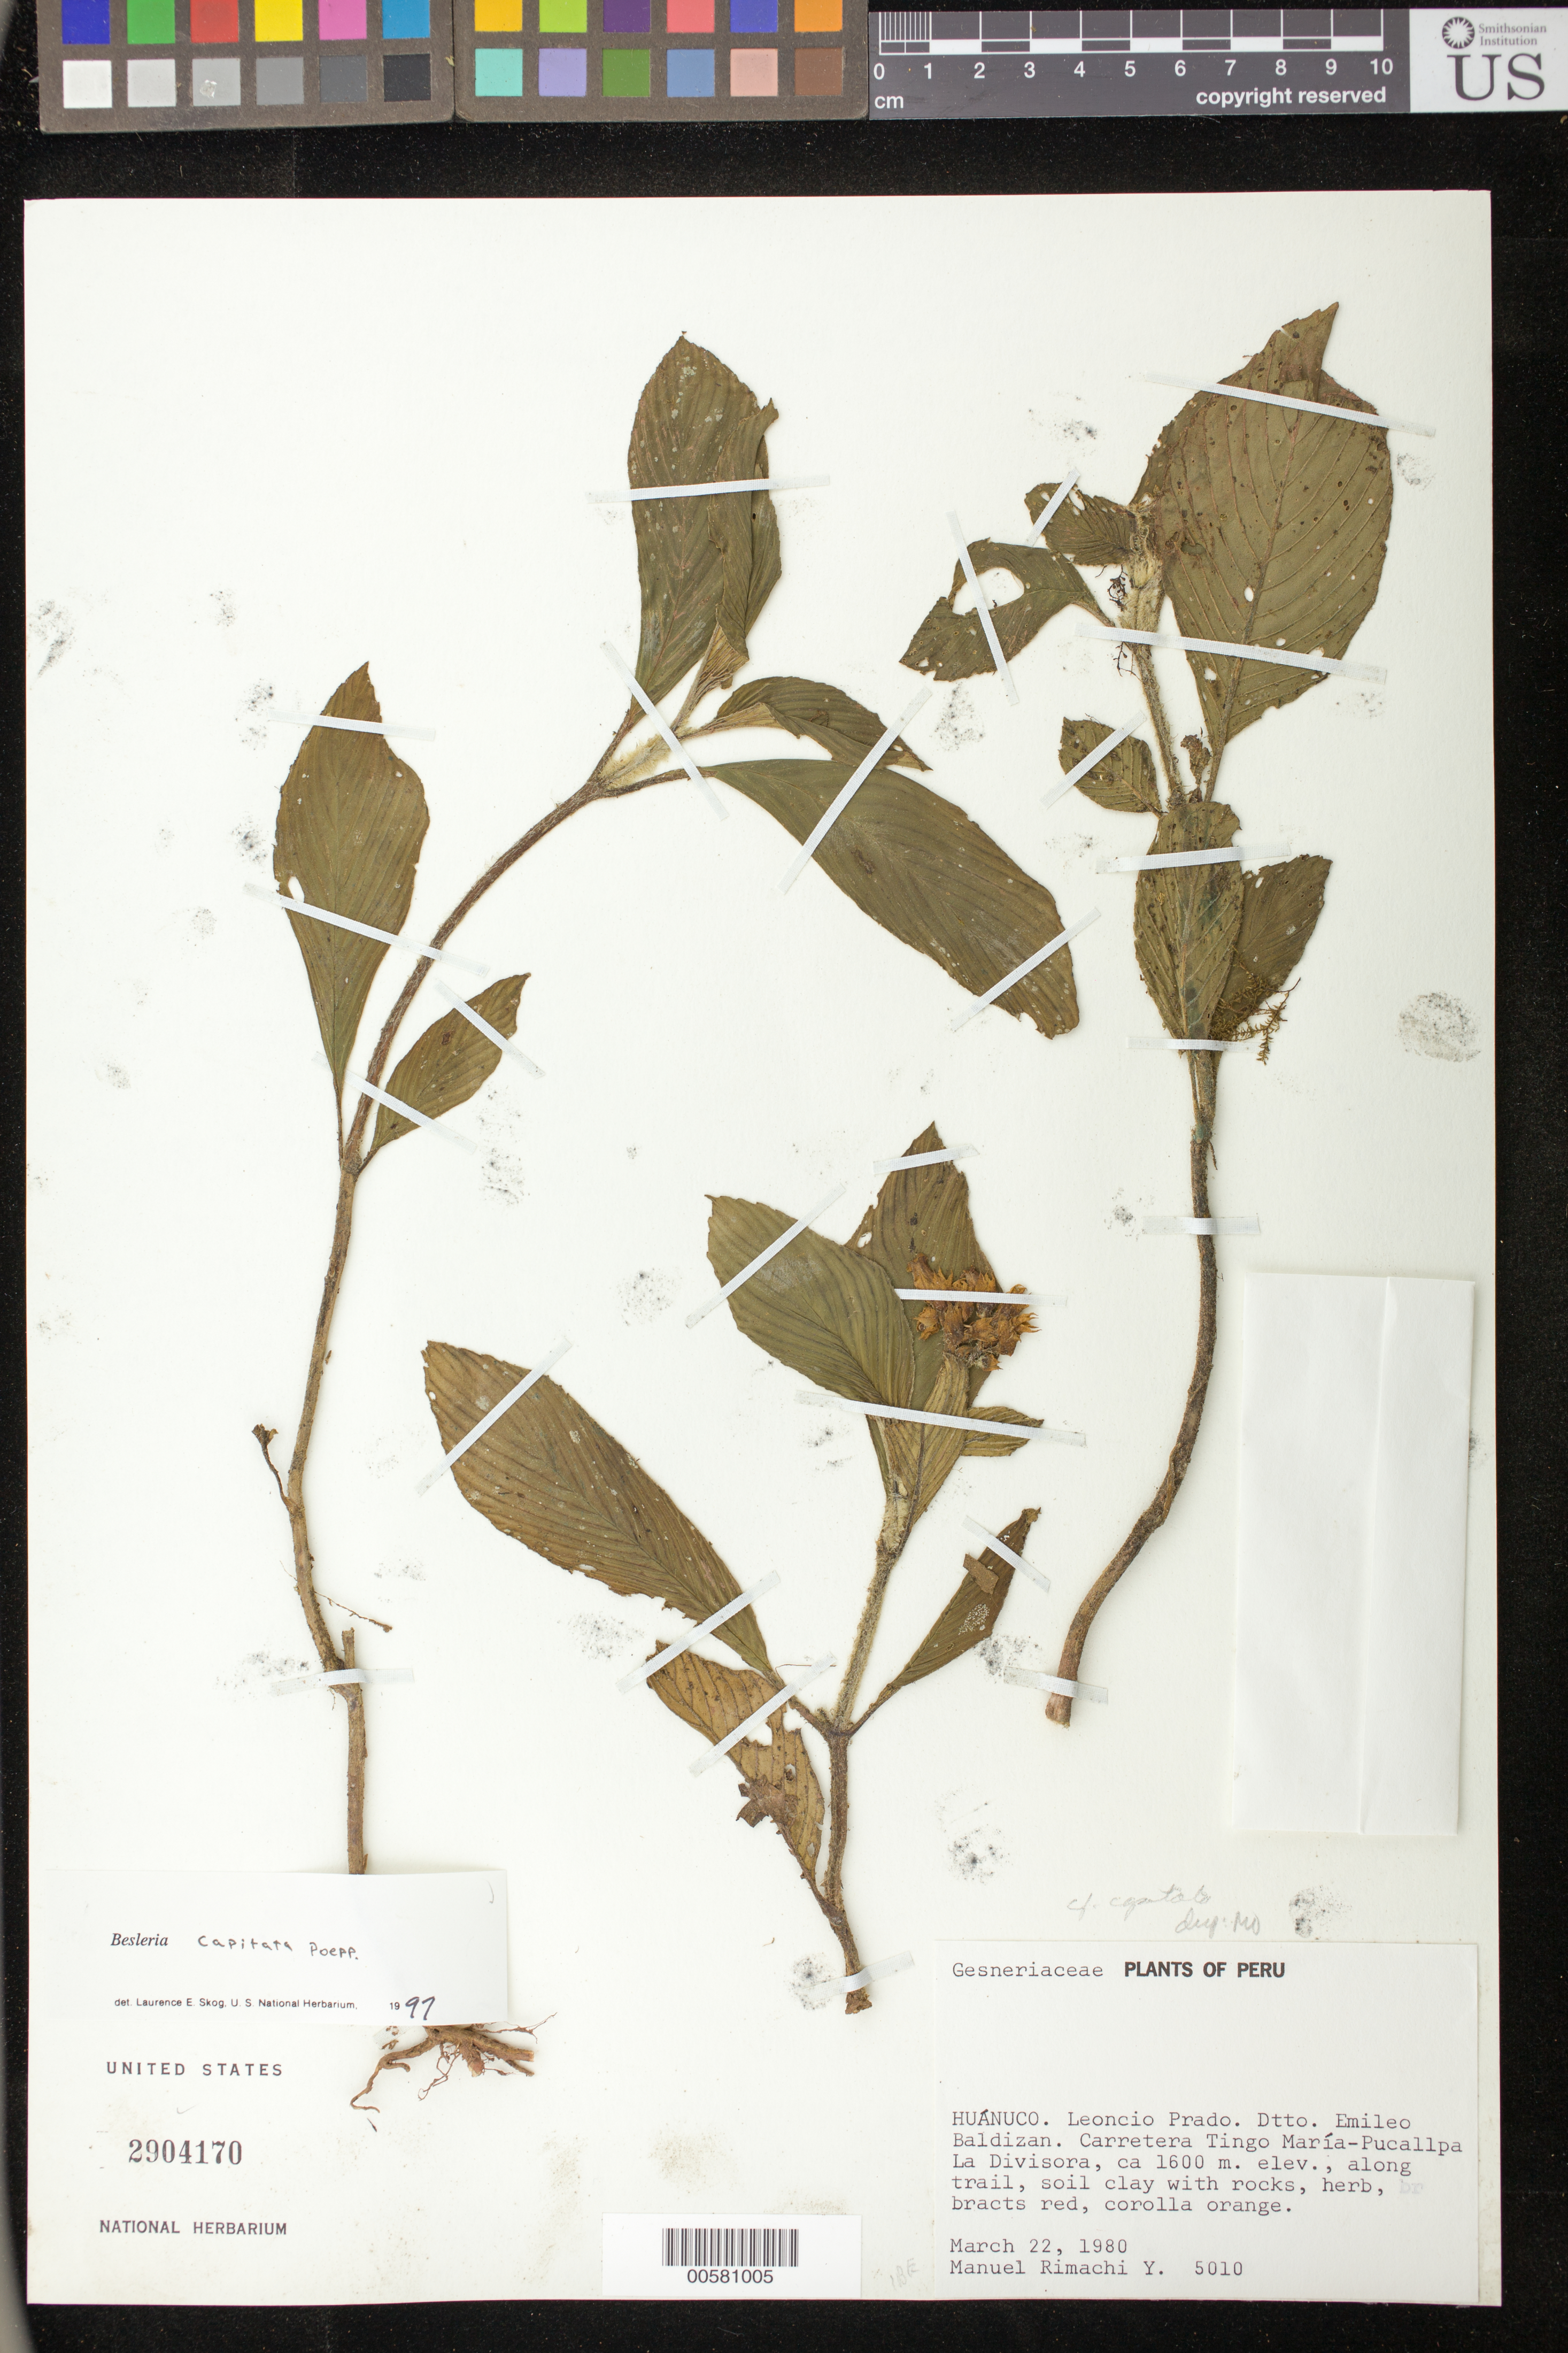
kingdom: Plantae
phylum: Tracheophyta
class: Magnoliopsida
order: Lamiales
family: Gesneriaceae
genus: Besleria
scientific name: Besleria capitata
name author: Poepp.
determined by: Skog, Laurence E.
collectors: M. Rimachi Y.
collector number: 5010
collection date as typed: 22 Mar 1980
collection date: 1980-03-22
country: Peru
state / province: Huánuco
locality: Leoncio Prado, Dtto. Emileo Baldizan; Carretera Tingo María - Pucallpa, La Divisora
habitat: Along trail, soil clay with rocks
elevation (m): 1600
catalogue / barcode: US 2904170